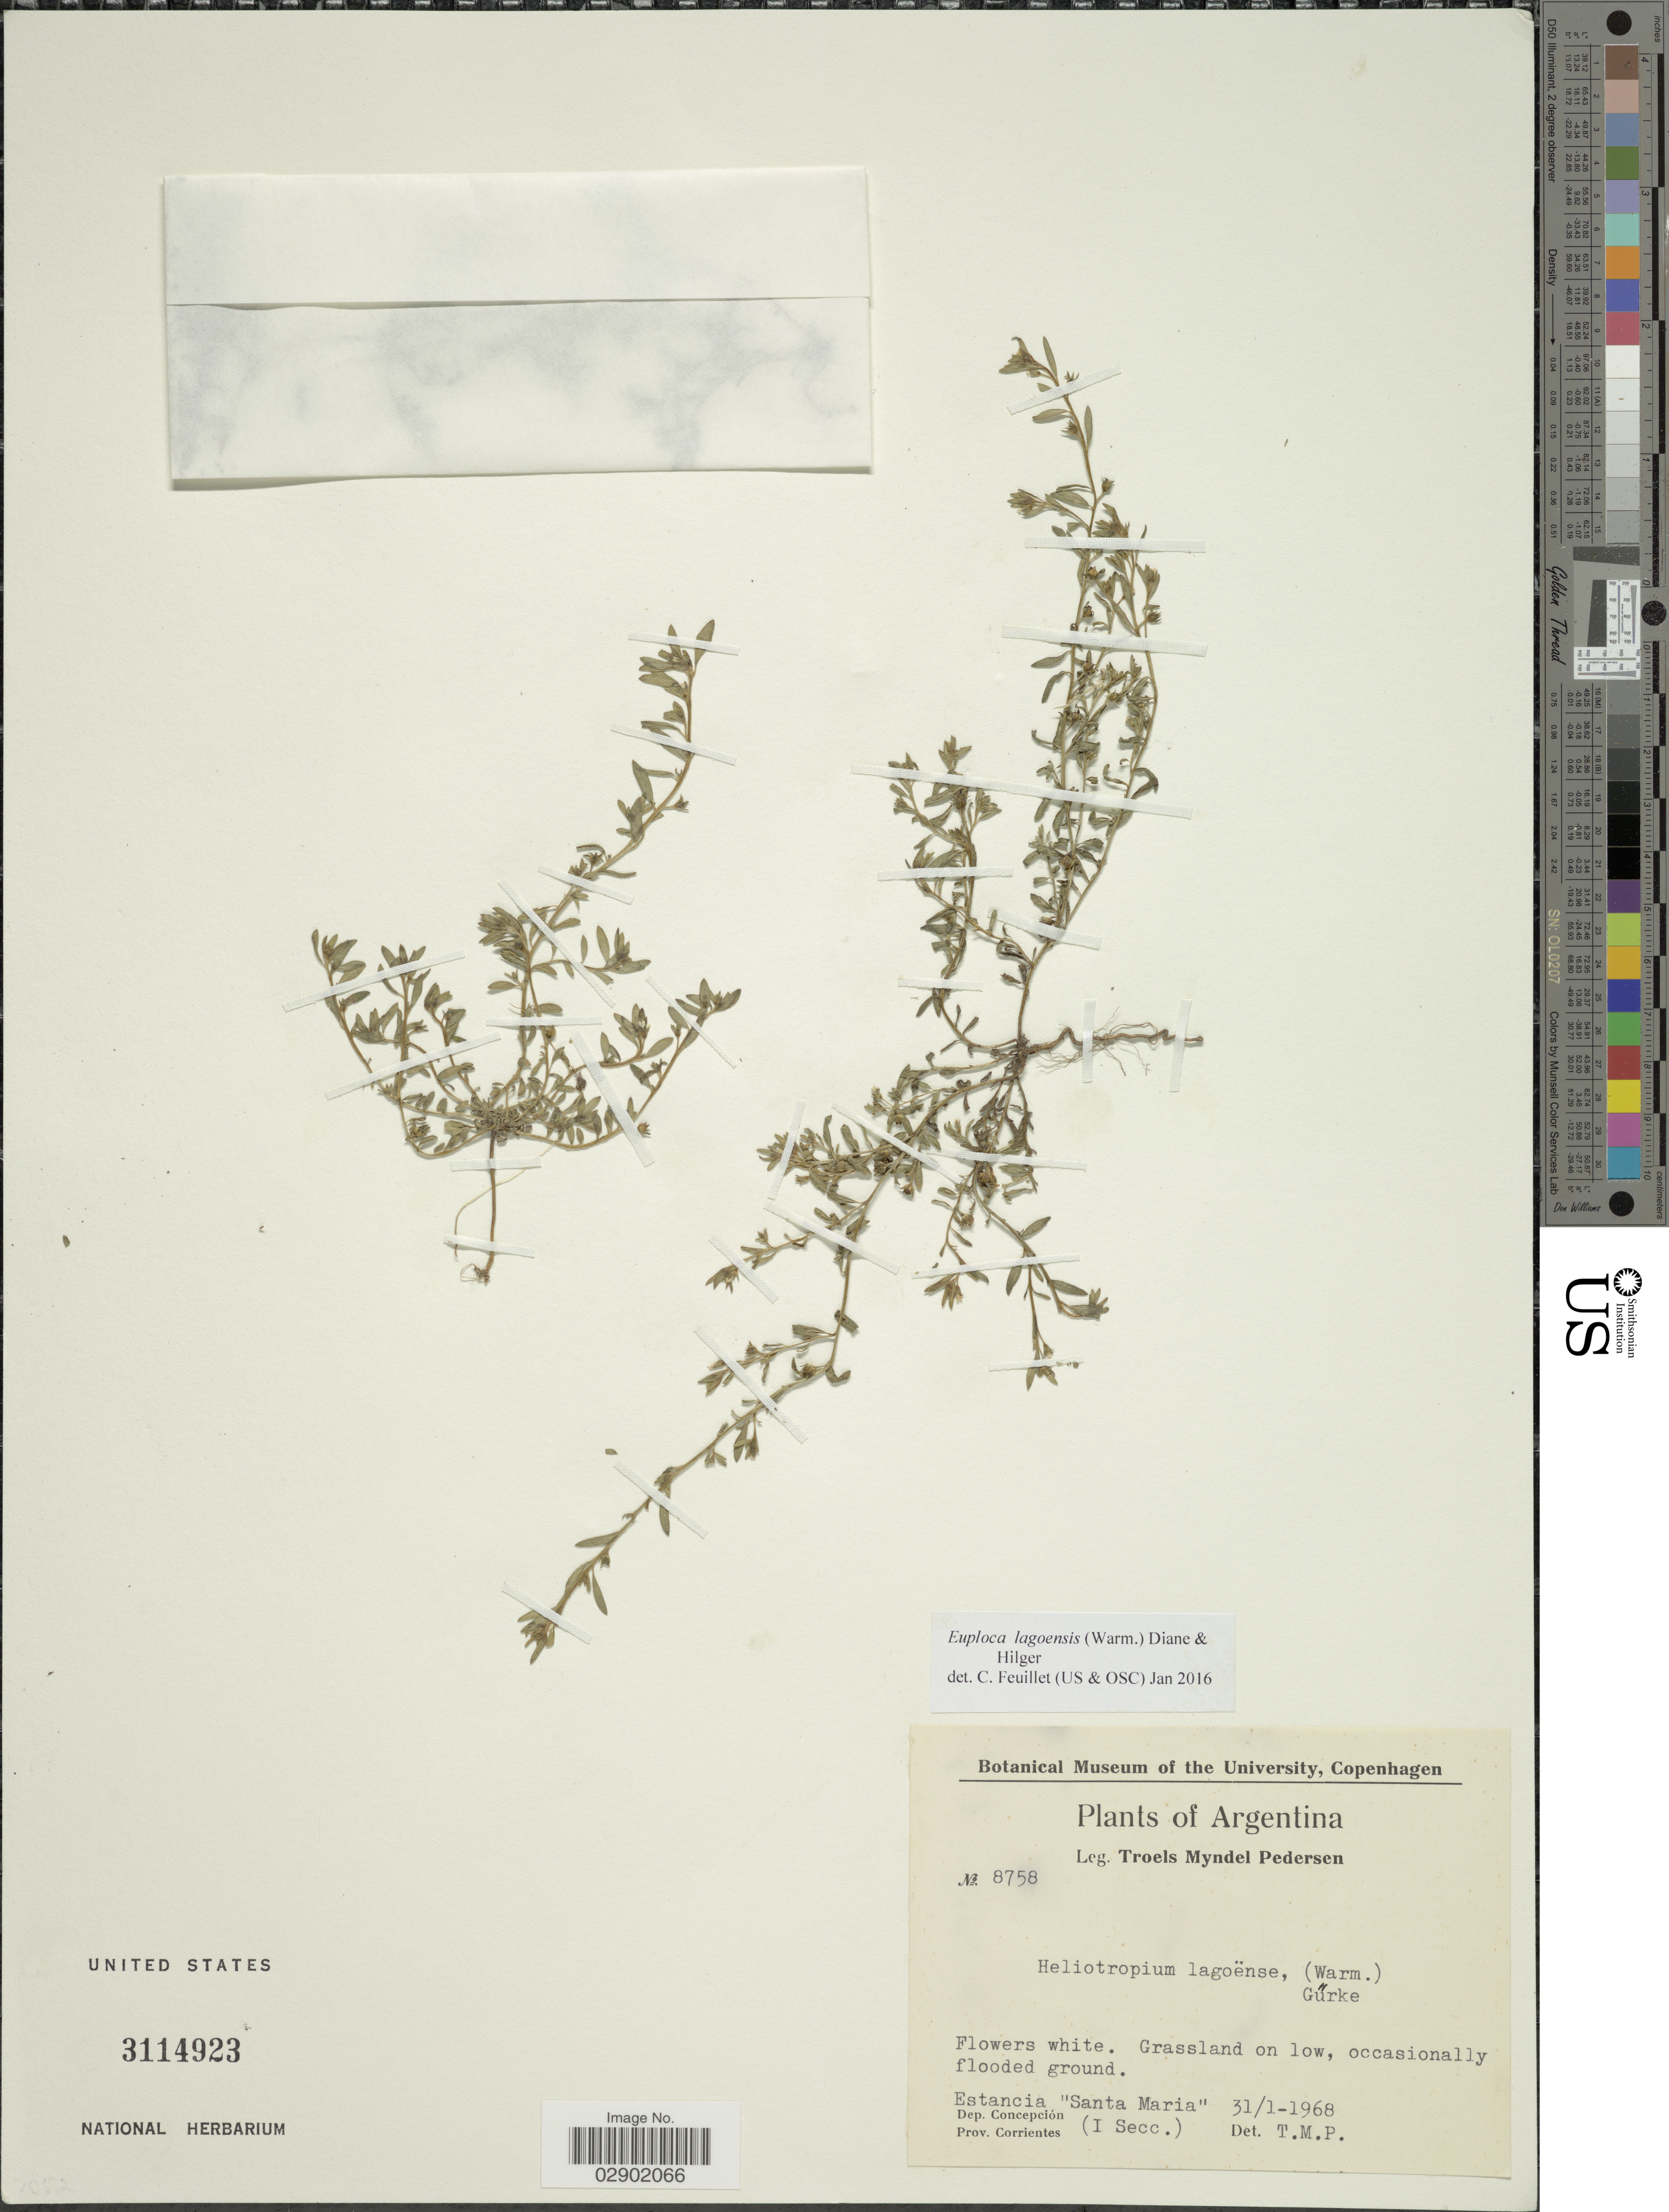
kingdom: Plantae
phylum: Tracheophyta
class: Magnoliopsida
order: Boraginales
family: Heliotropiaceae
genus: Euploca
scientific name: Euploca lagoensis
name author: (Mill.) Diane & Hilger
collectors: T. Pederson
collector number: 8758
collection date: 1968-01-31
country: Argentina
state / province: Corrientes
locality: Estancia "Santa Maria". Dep. Concepción.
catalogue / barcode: US 3114923